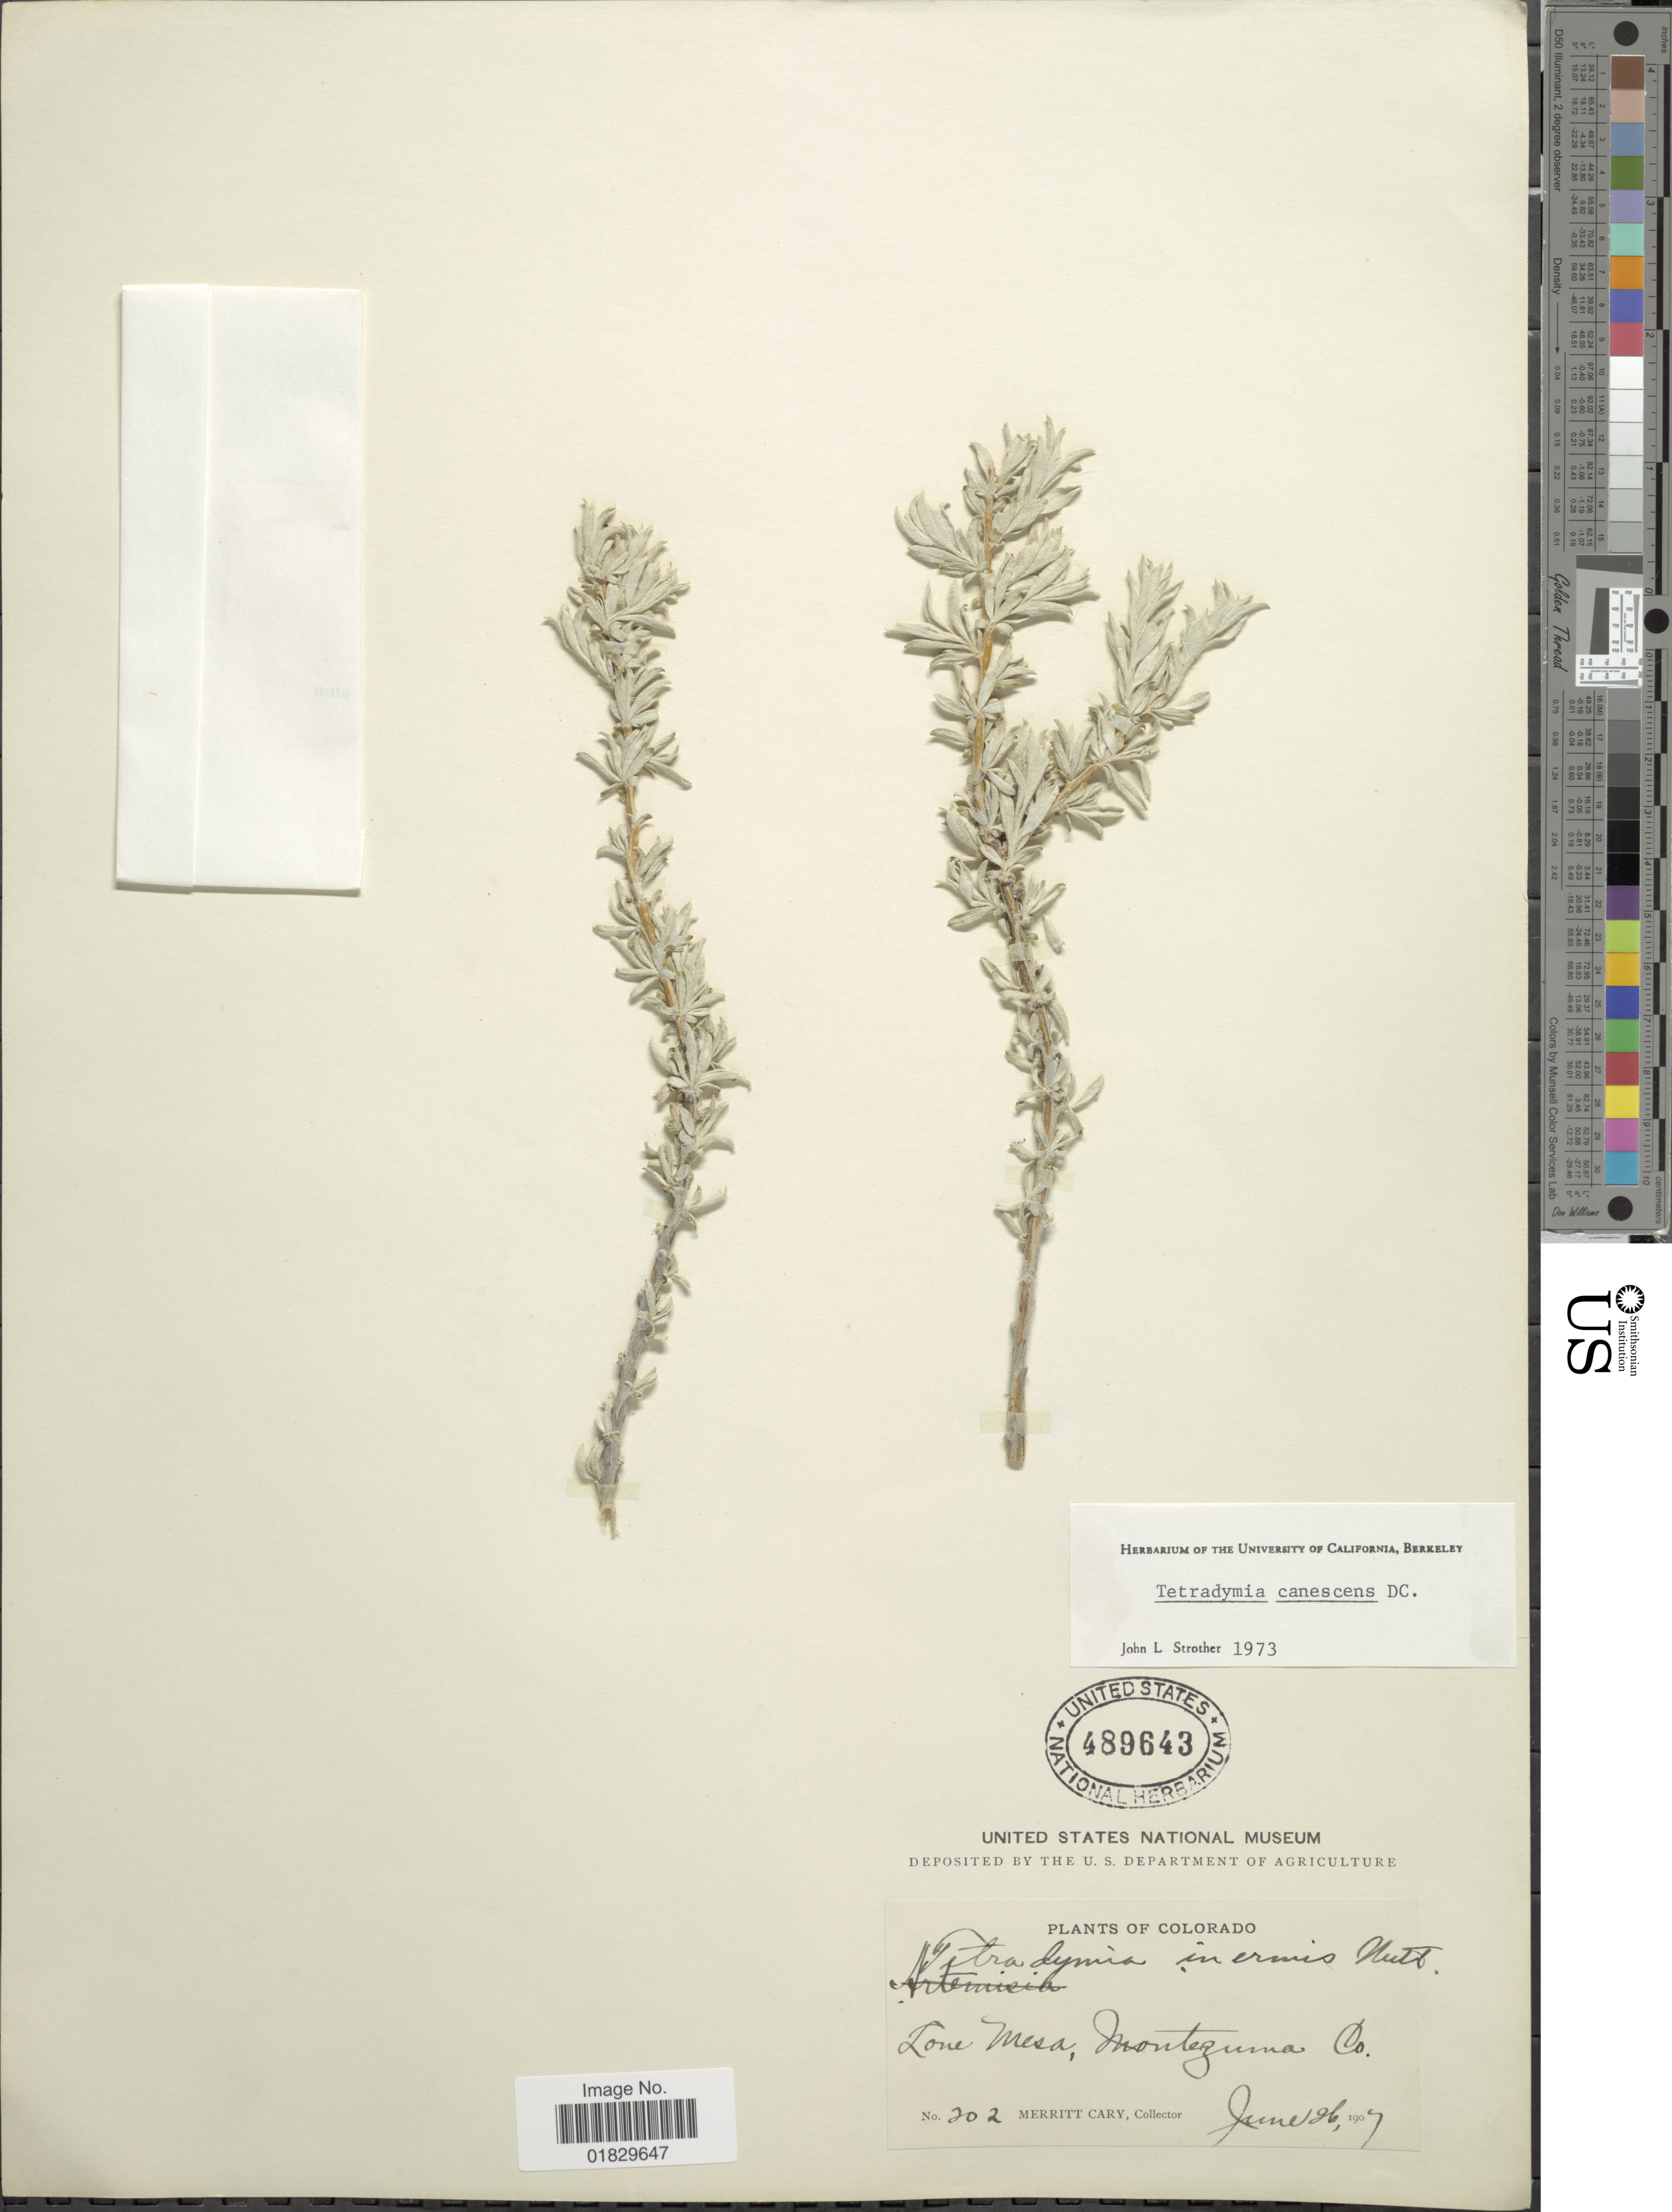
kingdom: Plantae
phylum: Tracheophyta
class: Magnoliopsida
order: Asterales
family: Asteraceae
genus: Tetradymia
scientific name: Tetradymia canescens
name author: DC.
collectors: M. Cary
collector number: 202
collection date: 1907-06-26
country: United States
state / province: Colorado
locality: Zone Mesa, Montezuma Co.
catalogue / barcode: US 489643